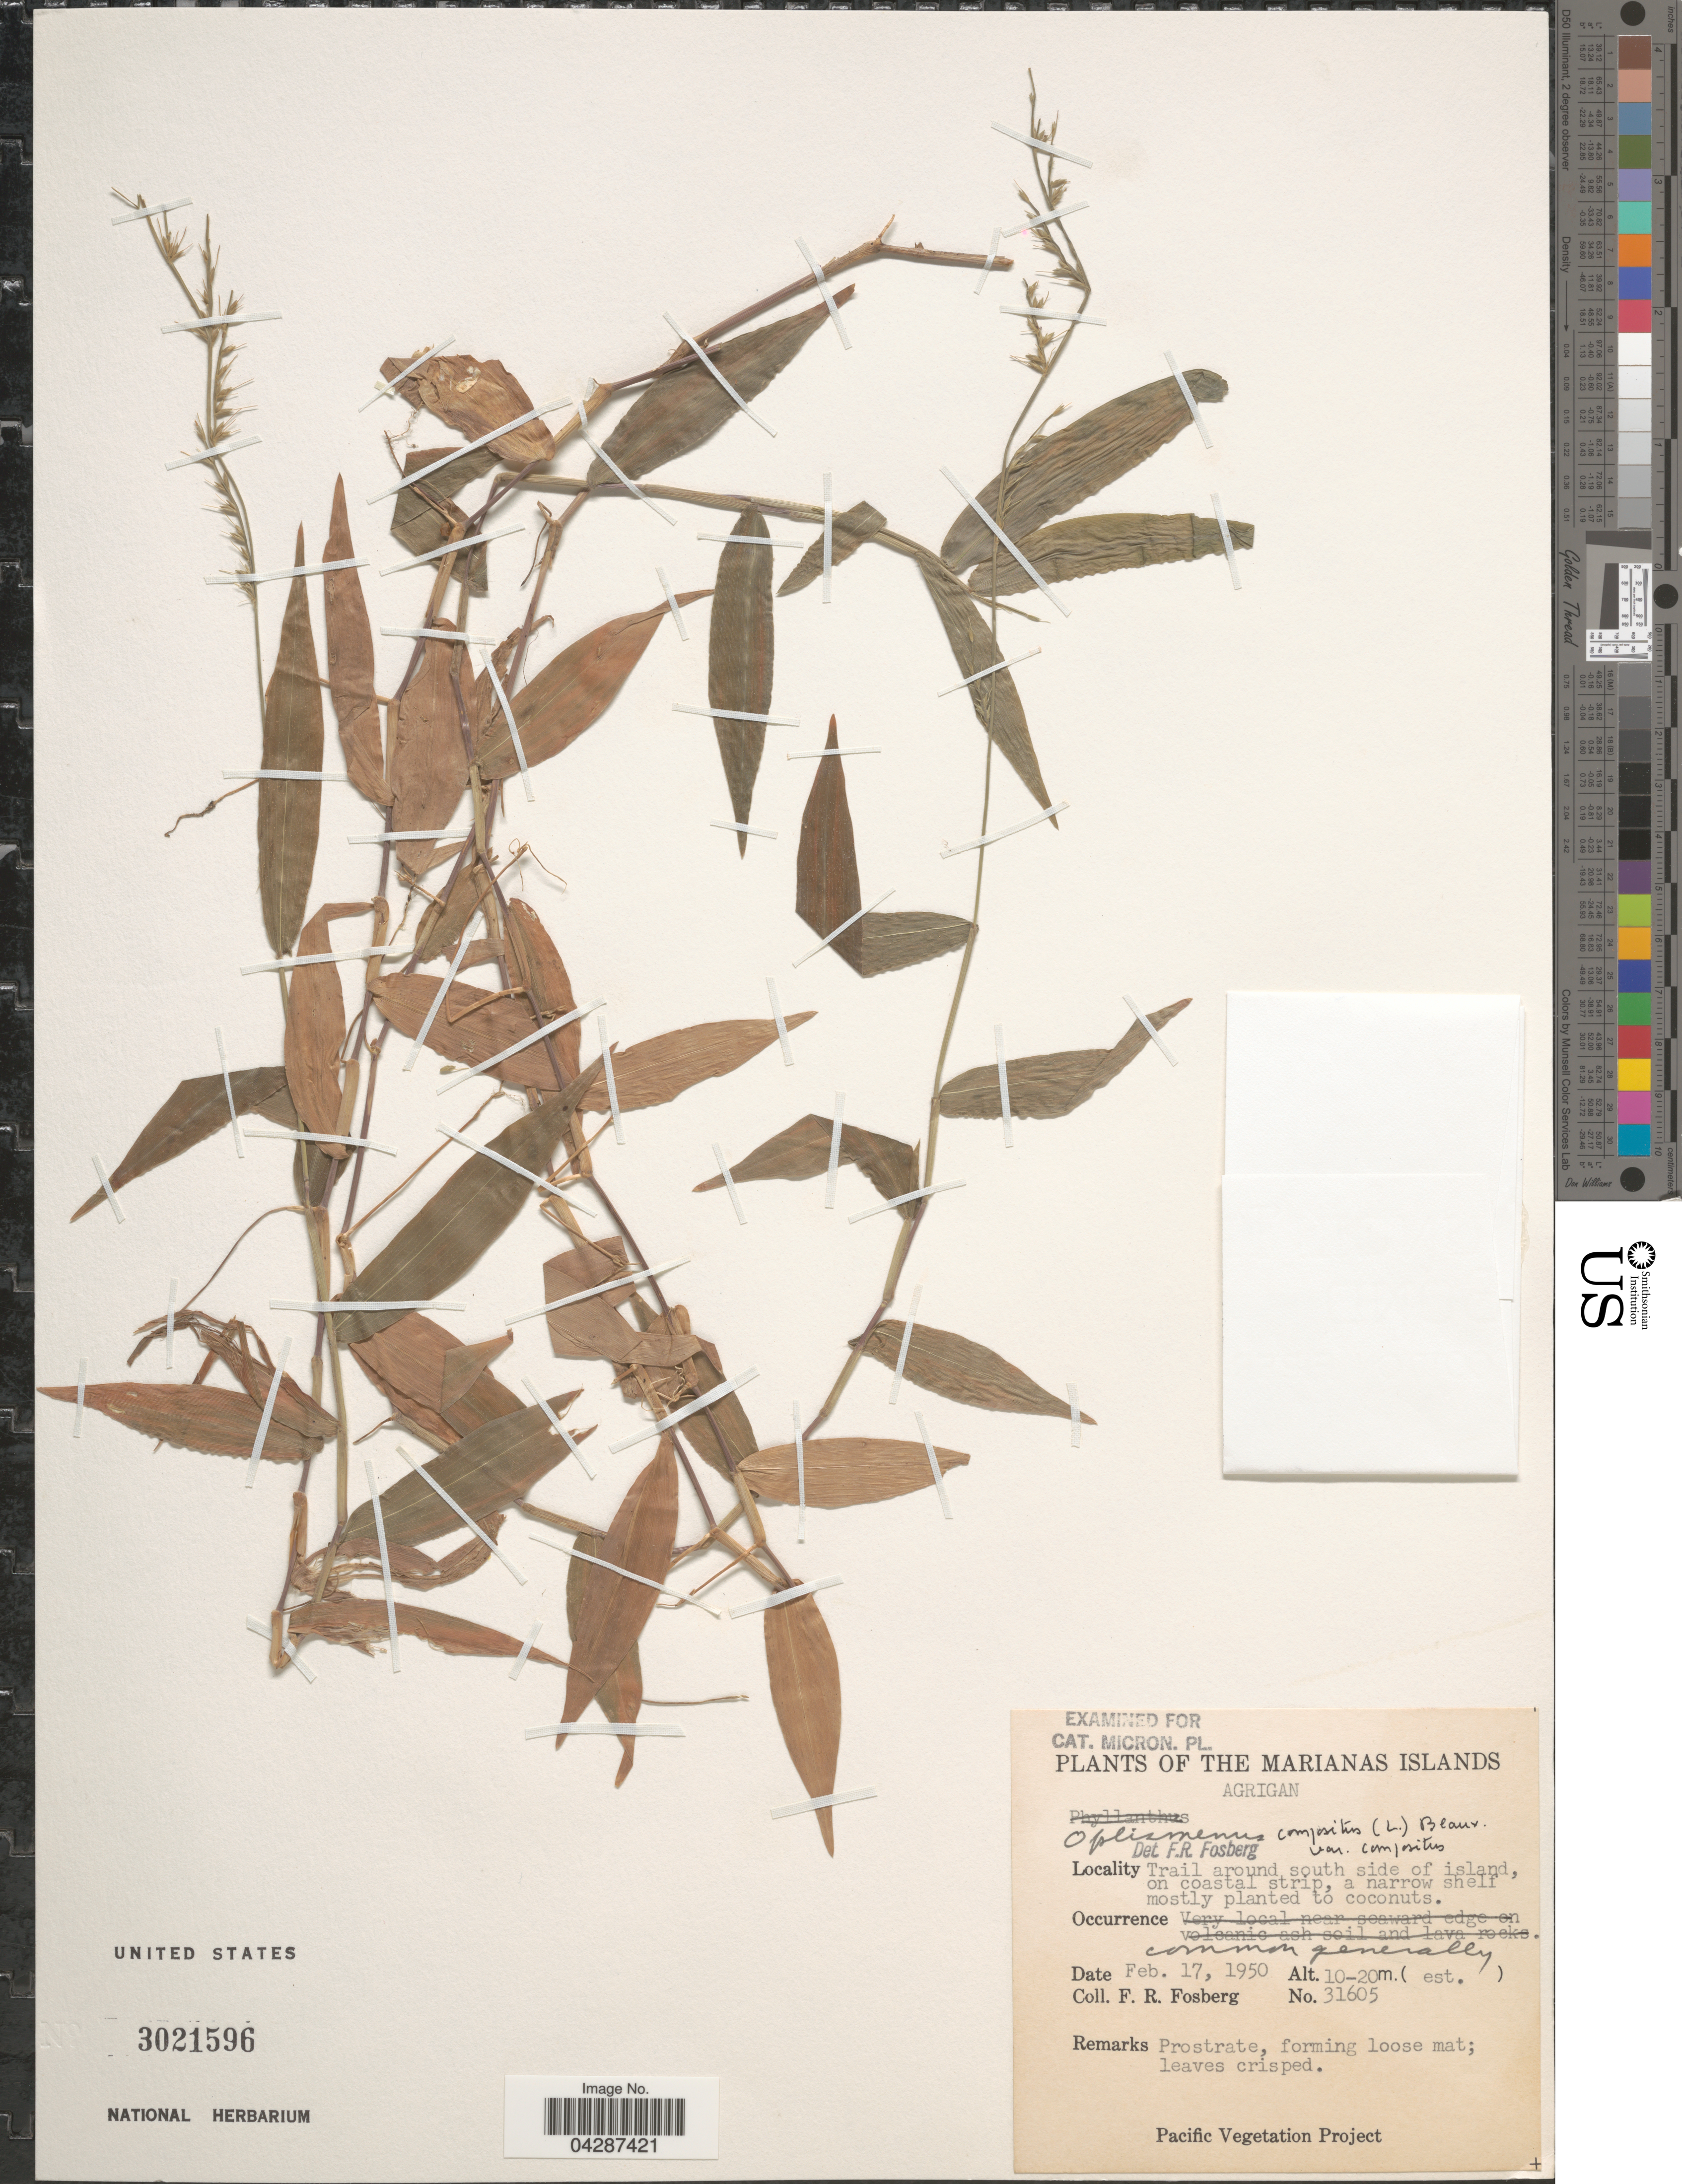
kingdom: Plantae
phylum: Tracheophyta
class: Liliopsida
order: Poales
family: Poaceae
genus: Oplismenus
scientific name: Oplismenus compositus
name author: (L.) P. Beauv.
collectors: F. R. Fosberg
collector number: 31605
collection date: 1950-02-17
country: Northern Mariana Islands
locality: The Marianas Islands. Agrigan. Trail around south side of island, on coastal strip.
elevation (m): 10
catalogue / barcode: US 3021596